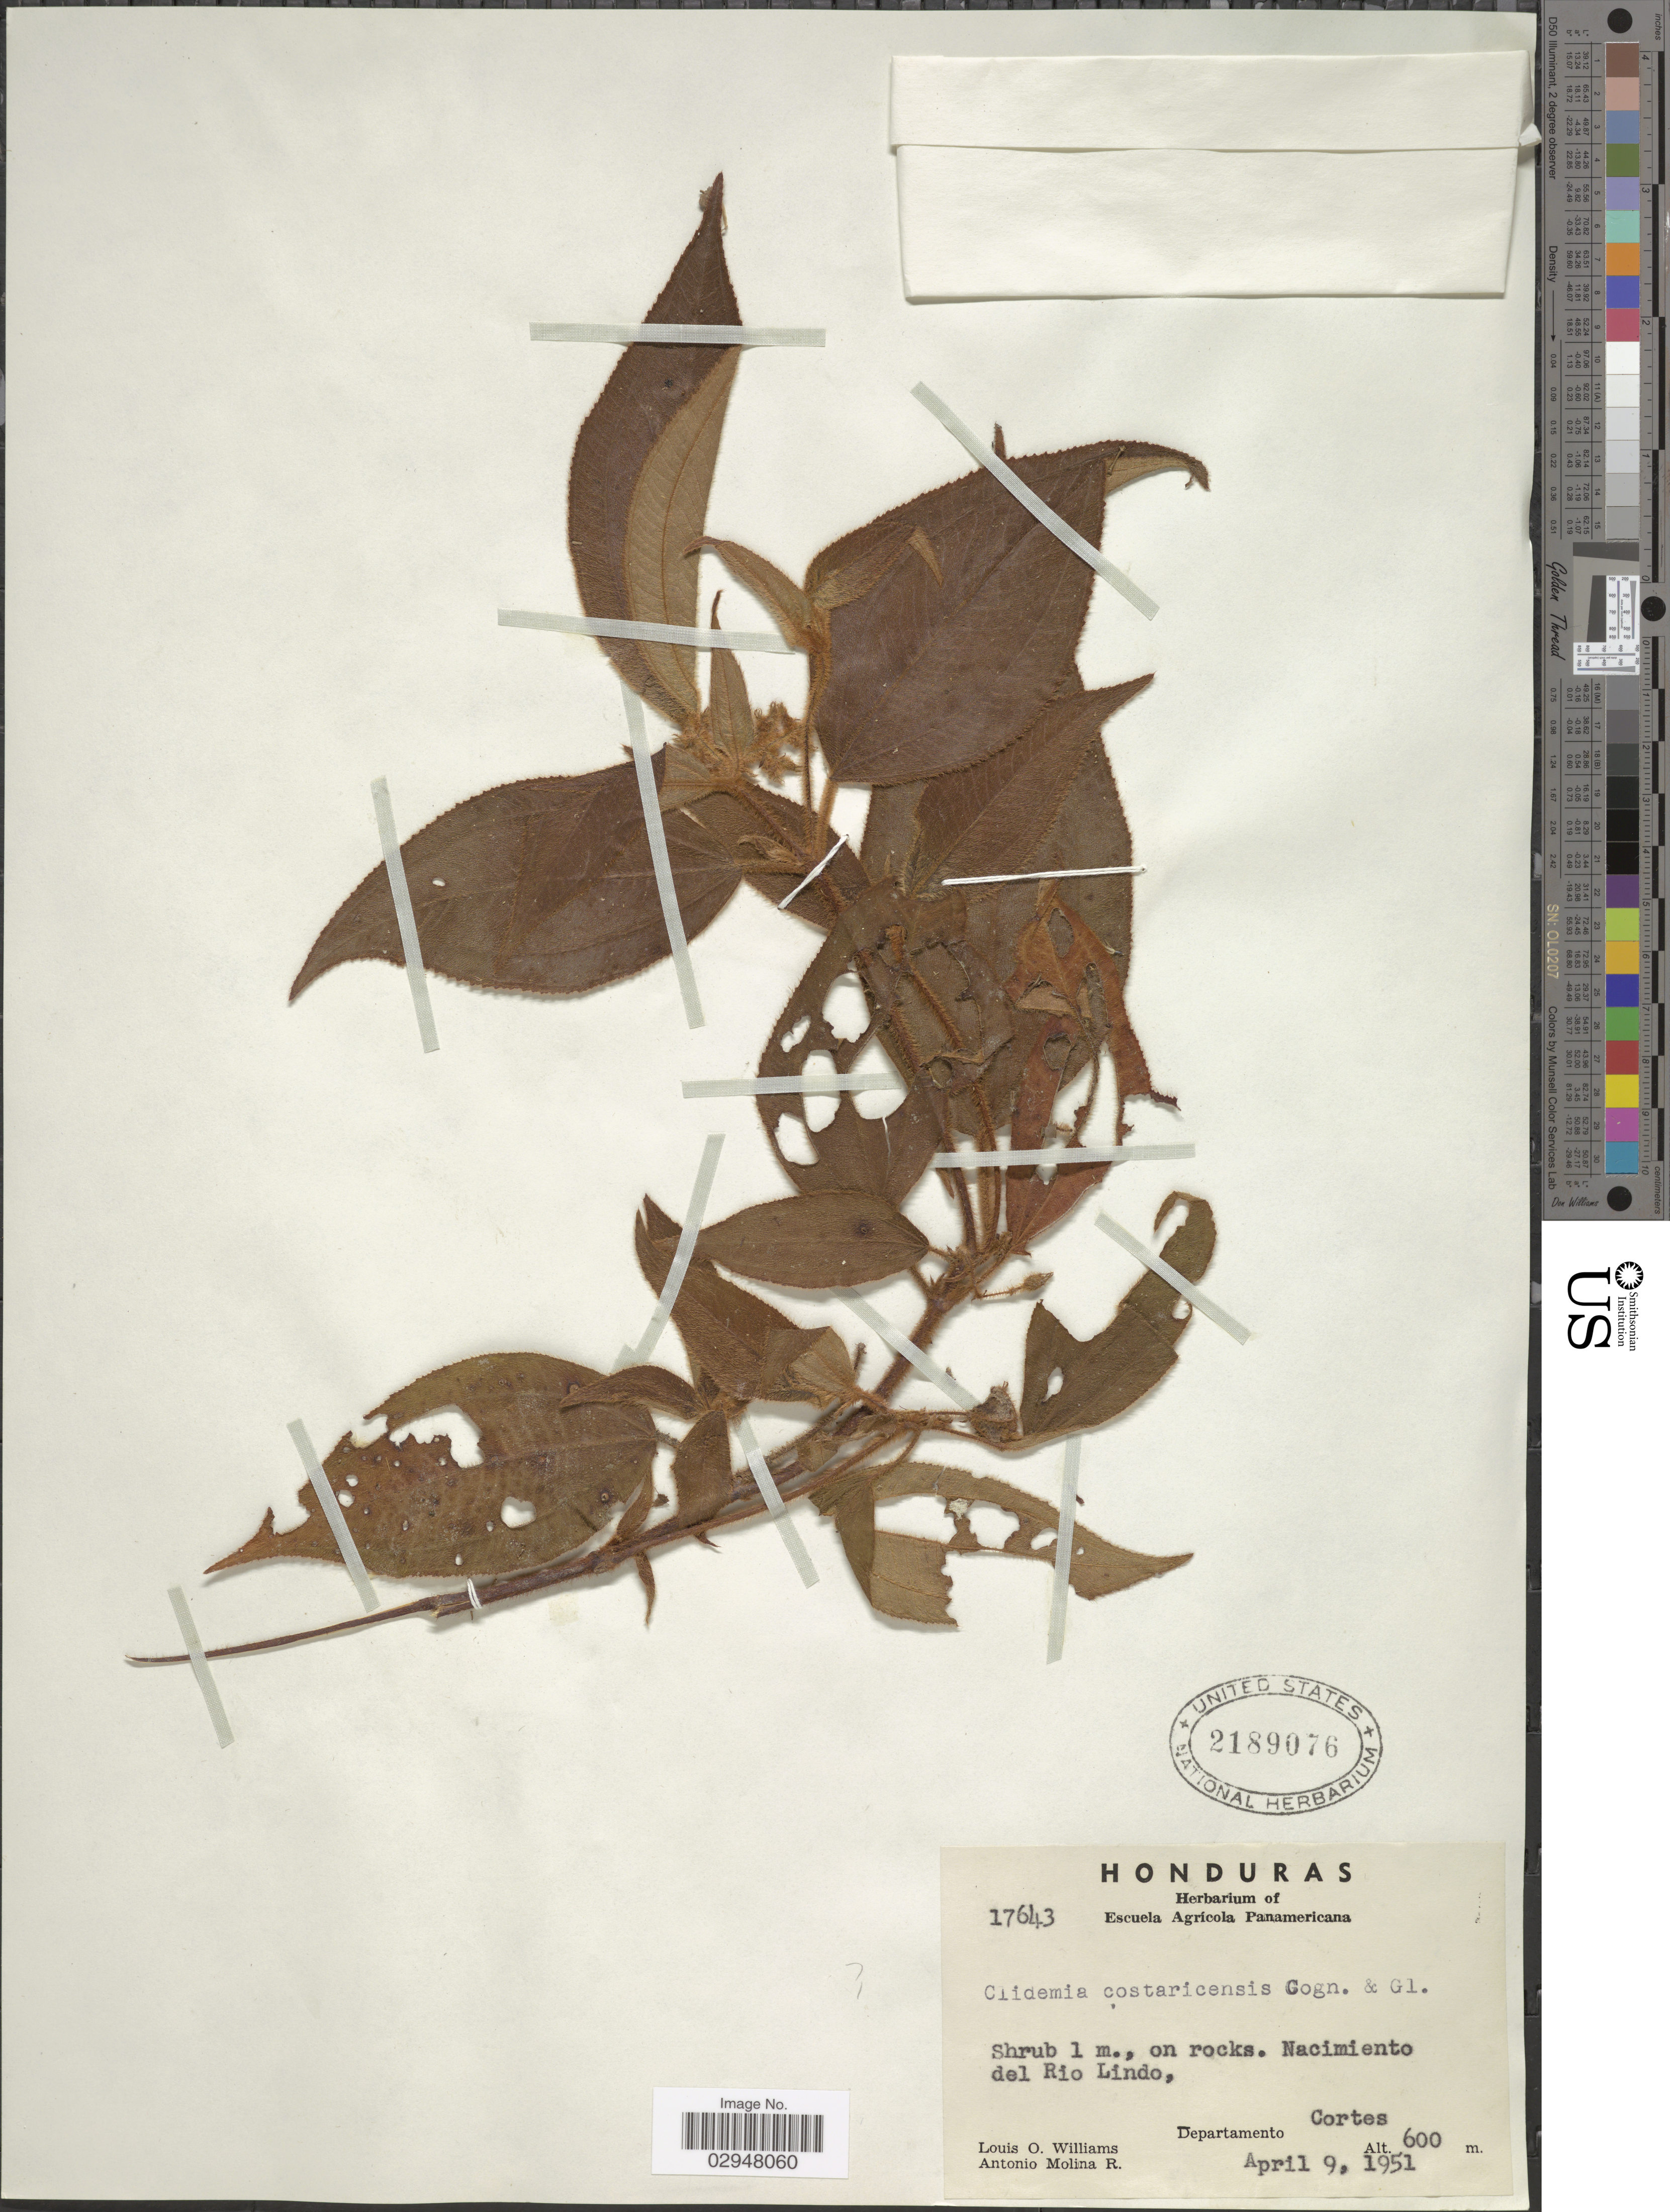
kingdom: Plantae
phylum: Tracheophyta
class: Magnoliopsida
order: Myrtales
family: Melastomataceae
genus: Clidemia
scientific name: Clidemia petiolaris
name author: (Schltdl. & Cham.) Schltdl. ex Triana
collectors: L. O. Williams & A. Molina R.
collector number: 17643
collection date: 1951-04-09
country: Honduras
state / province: Cortés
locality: Nacimiento del Rio Lindo, Departamento Cortes.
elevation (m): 600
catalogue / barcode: US 2189076